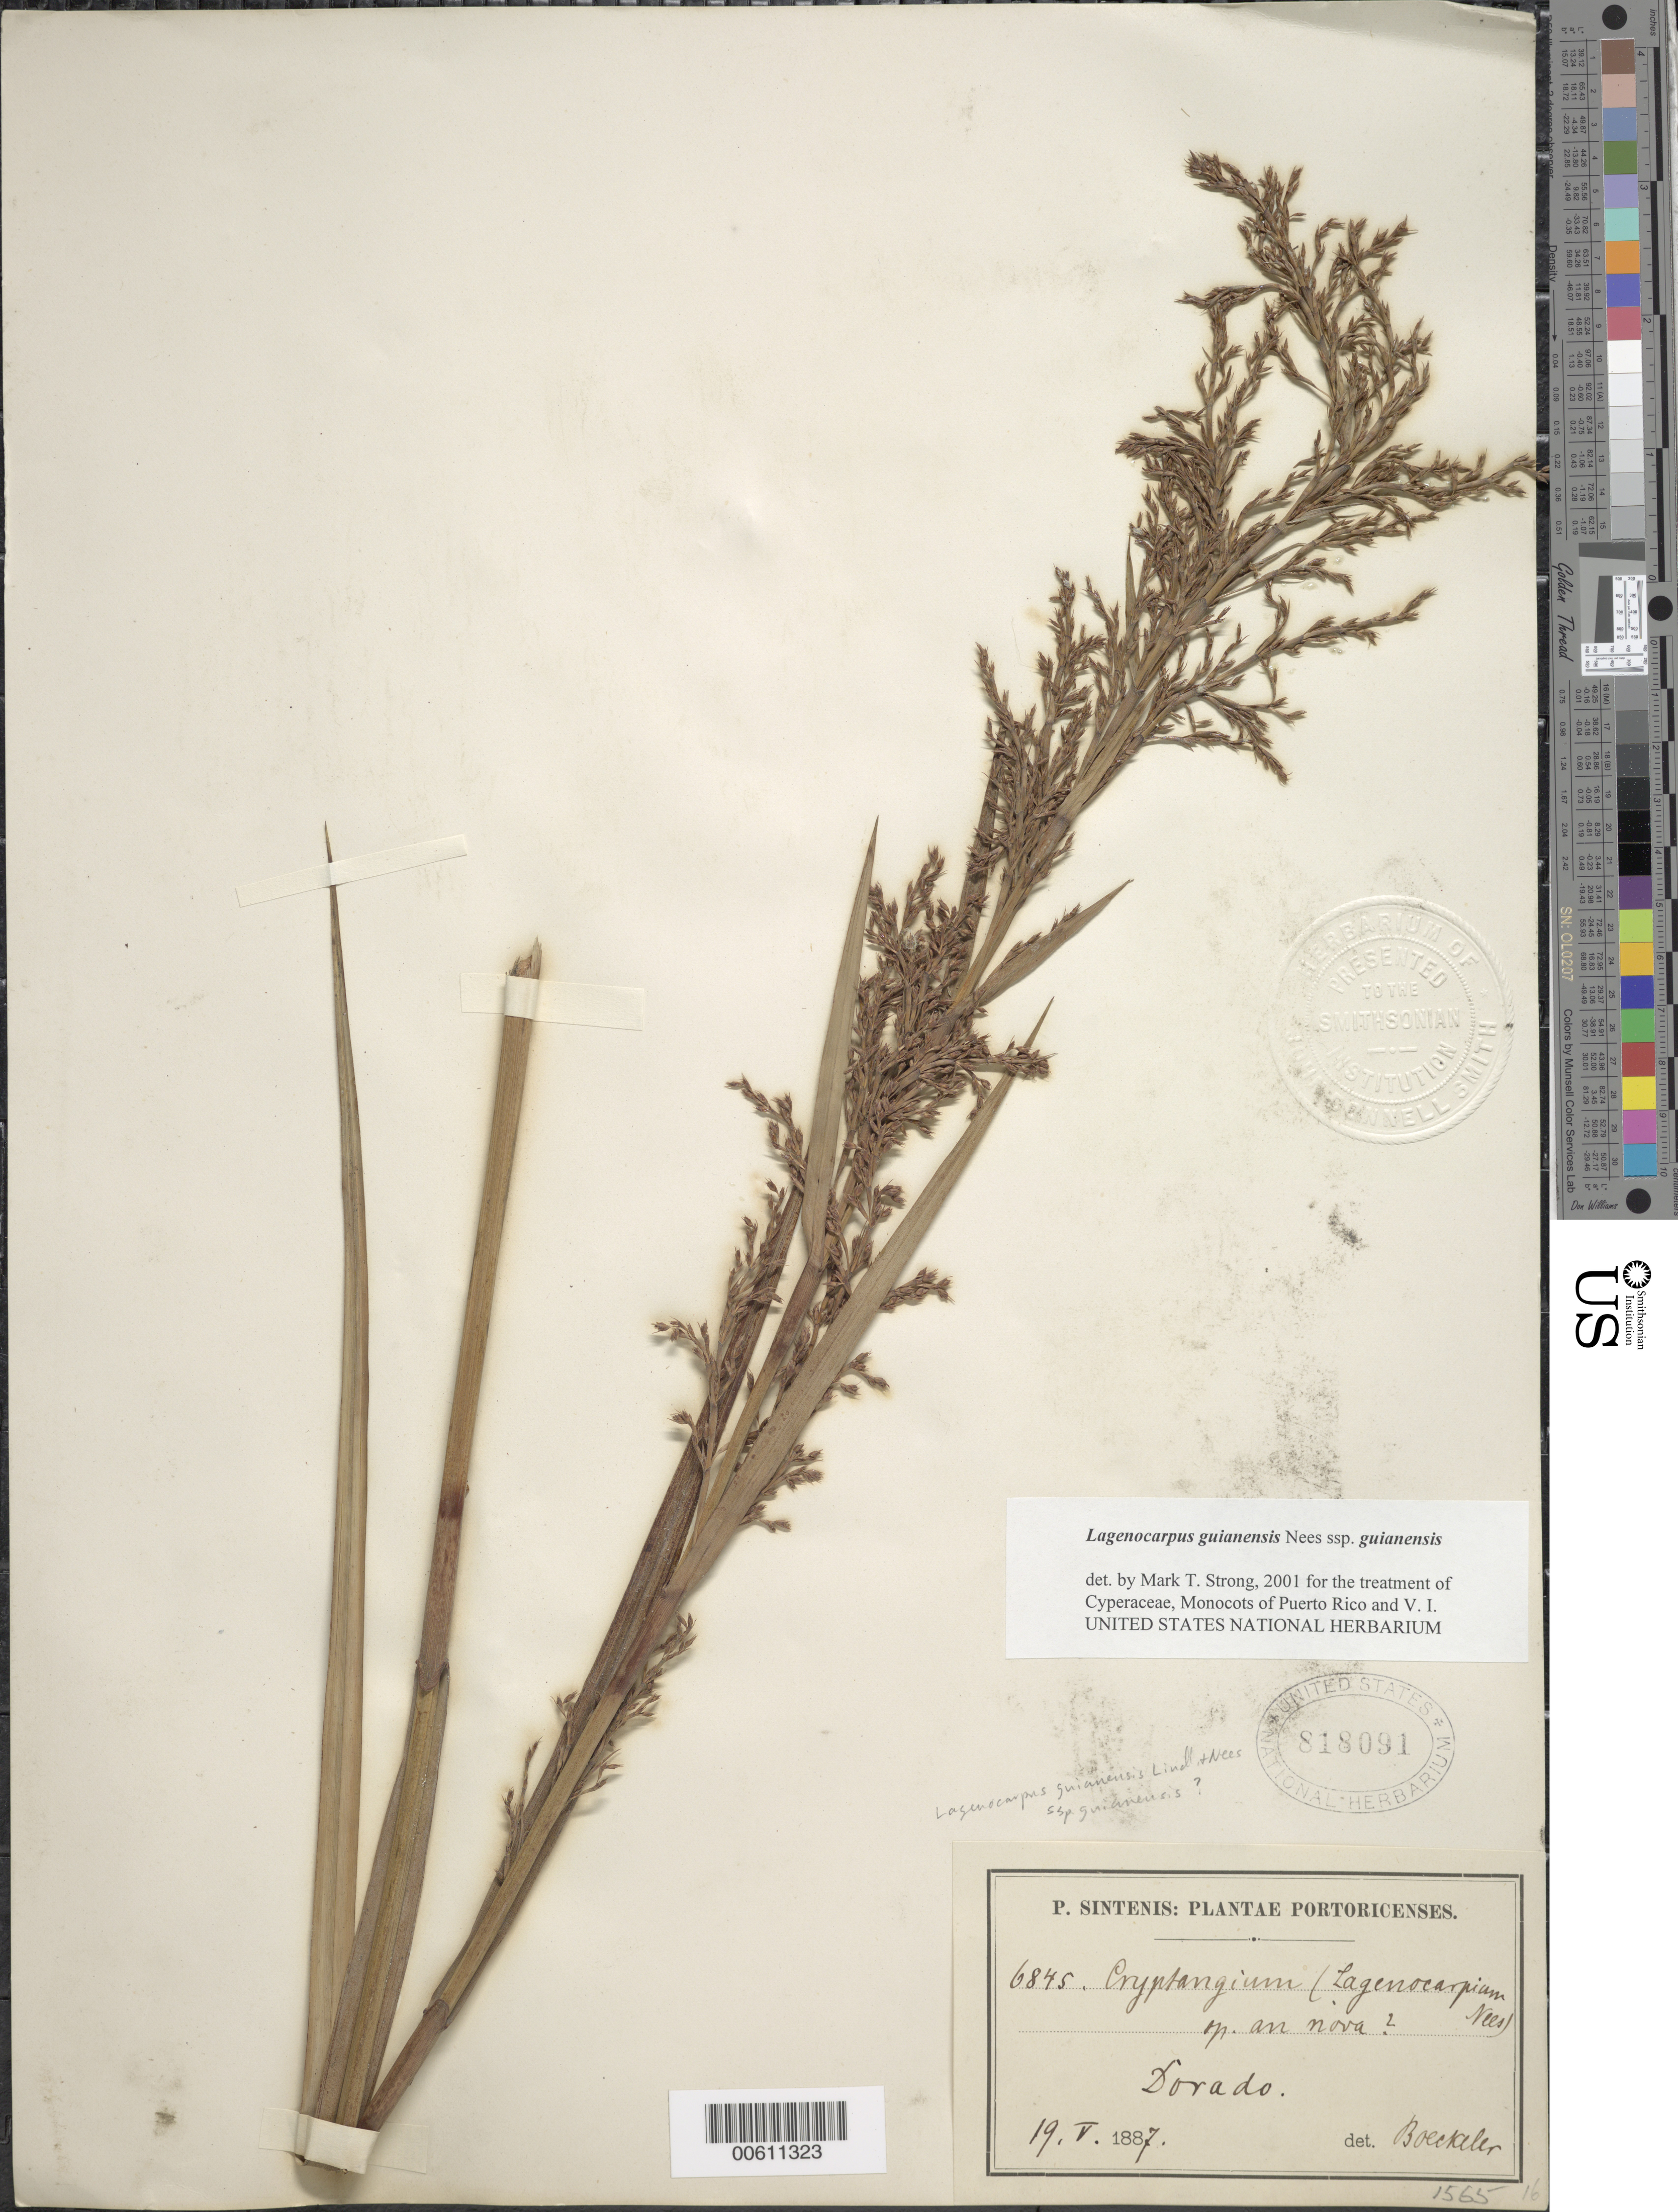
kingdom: Plantae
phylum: Tracheophyta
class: Liliopsida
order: Poales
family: Cyperaceae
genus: Lagenocarpus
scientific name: Lagenocarpus guianensis subsp. guianensis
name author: Nees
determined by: Strong, M. T., (US), Smithsonian Institution - National Museum of Natural History (UNITED STATES)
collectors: P. Sintenis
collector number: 6845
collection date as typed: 19 May 1887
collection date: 1887-05-19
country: Puerto Rico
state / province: Dorado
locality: Dorado.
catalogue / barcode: US 818091